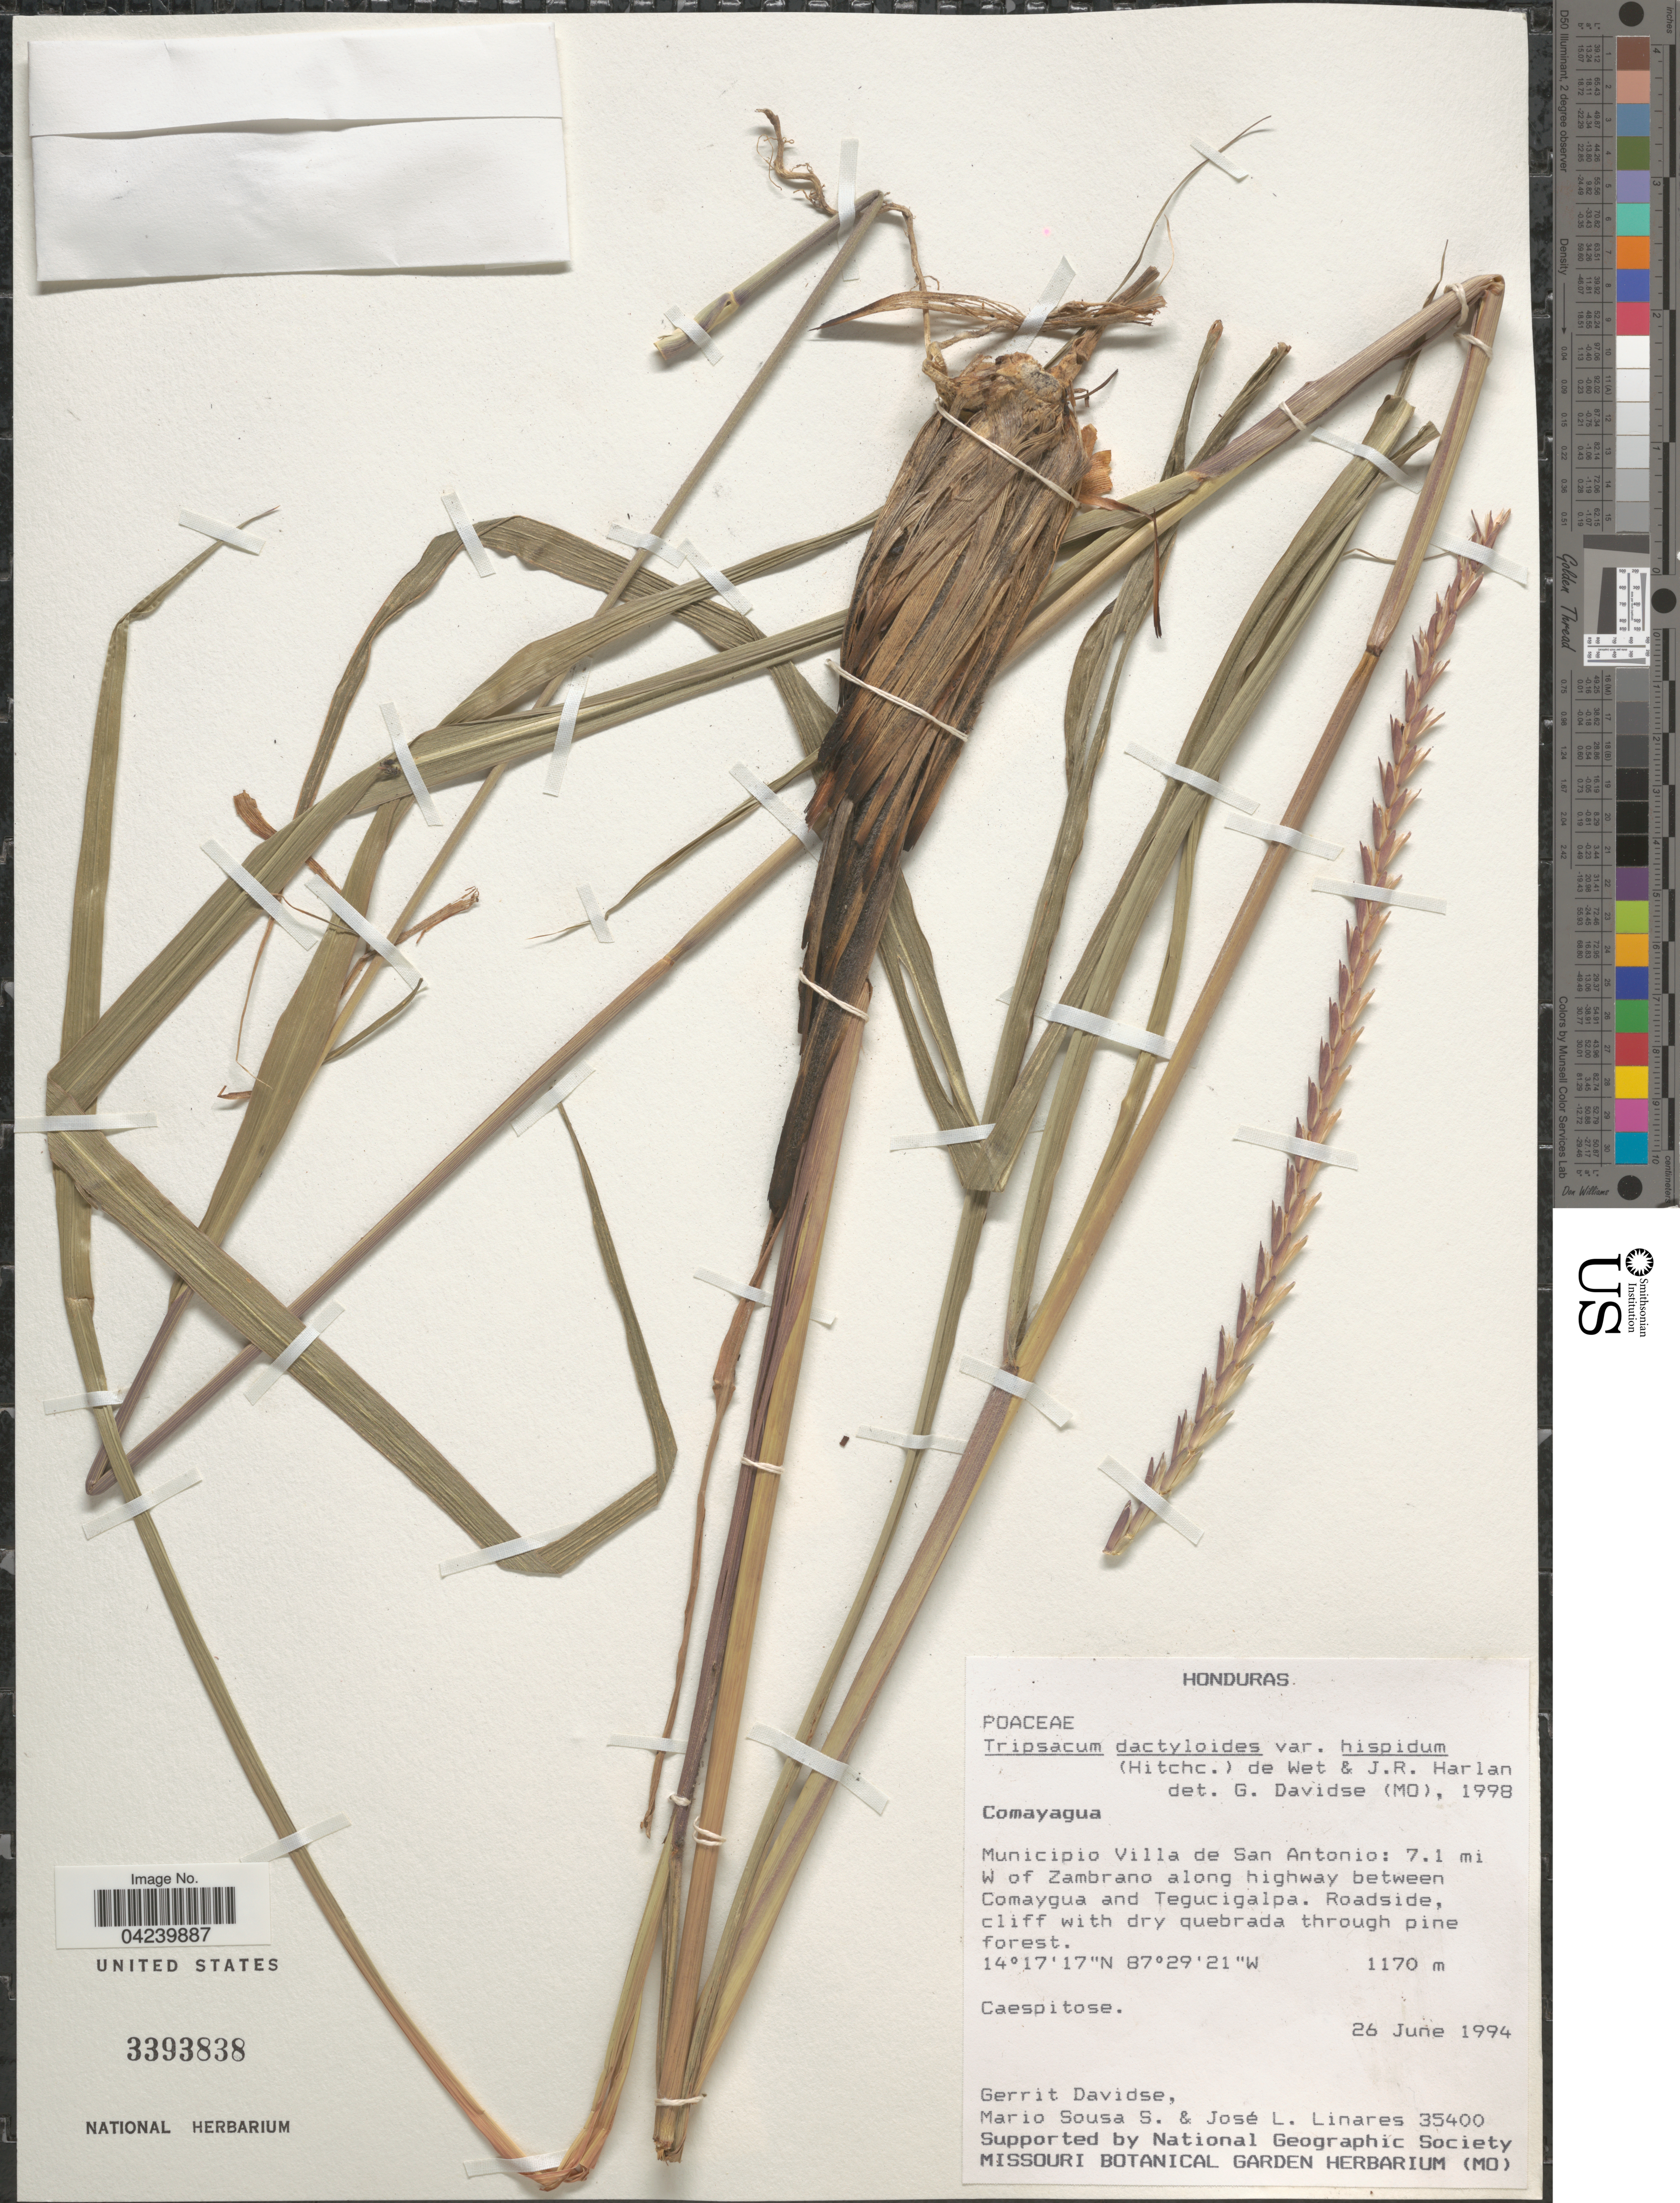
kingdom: Plantae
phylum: Tracheophyta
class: Liliopsida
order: Poales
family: Poaceae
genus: Tripsacum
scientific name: Tripsacum dactyloides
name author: (L.) L.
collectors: G. Davidse, M. Sousa S. & J. Linares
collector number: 35400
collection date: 1994-06-26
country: Honduras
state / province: Comayagua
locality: Municipio Villa de San Antonio: 7.1 mi W of Zambrano along highway between Comaygua and Tegucigalpa. Roadside, cliff with dry quebrada through pine forest.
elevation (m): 1170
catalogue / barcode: US 3393838